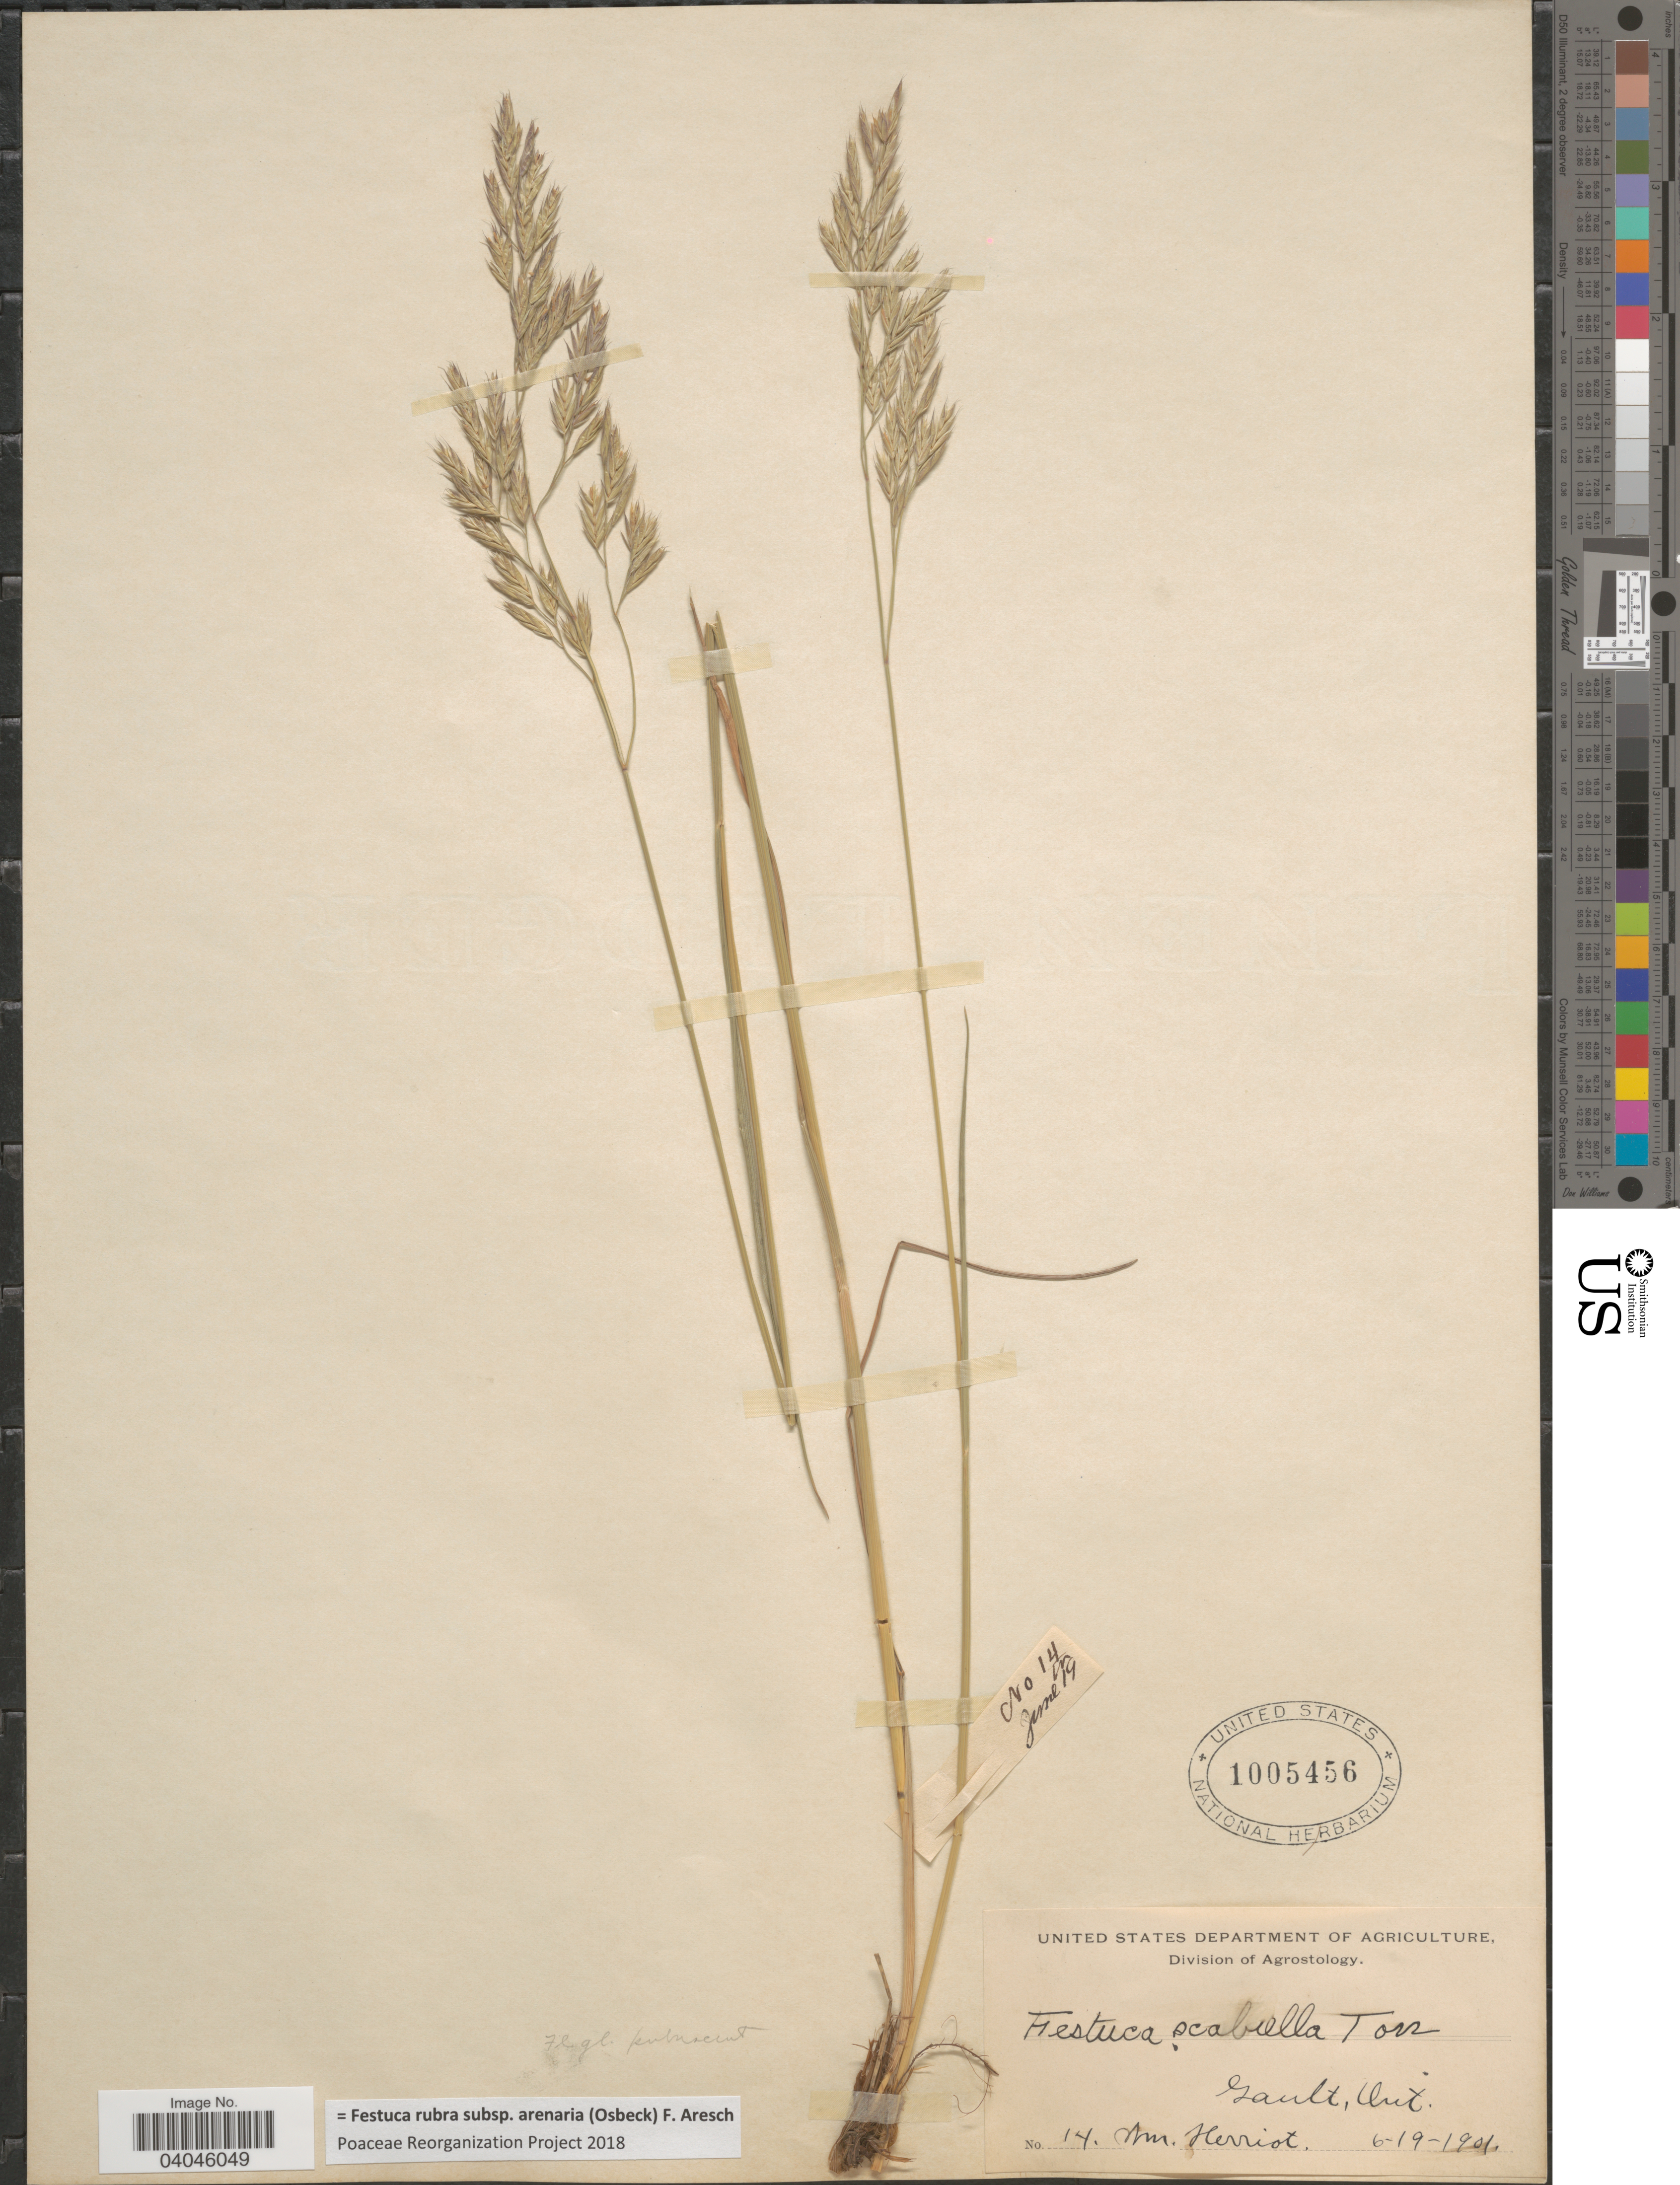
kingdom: Plantae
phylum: Tracheophyta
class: Liliopsida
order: Poales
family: Poaceae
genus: Festuca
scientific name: Festuca rubra subsp. arenaria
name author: (Osbeck) F. Aresch.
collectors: W. Herriot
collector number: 14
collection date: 1901-06-19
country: Canada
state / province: Ontario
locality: Gault.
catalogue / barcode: US 1005456